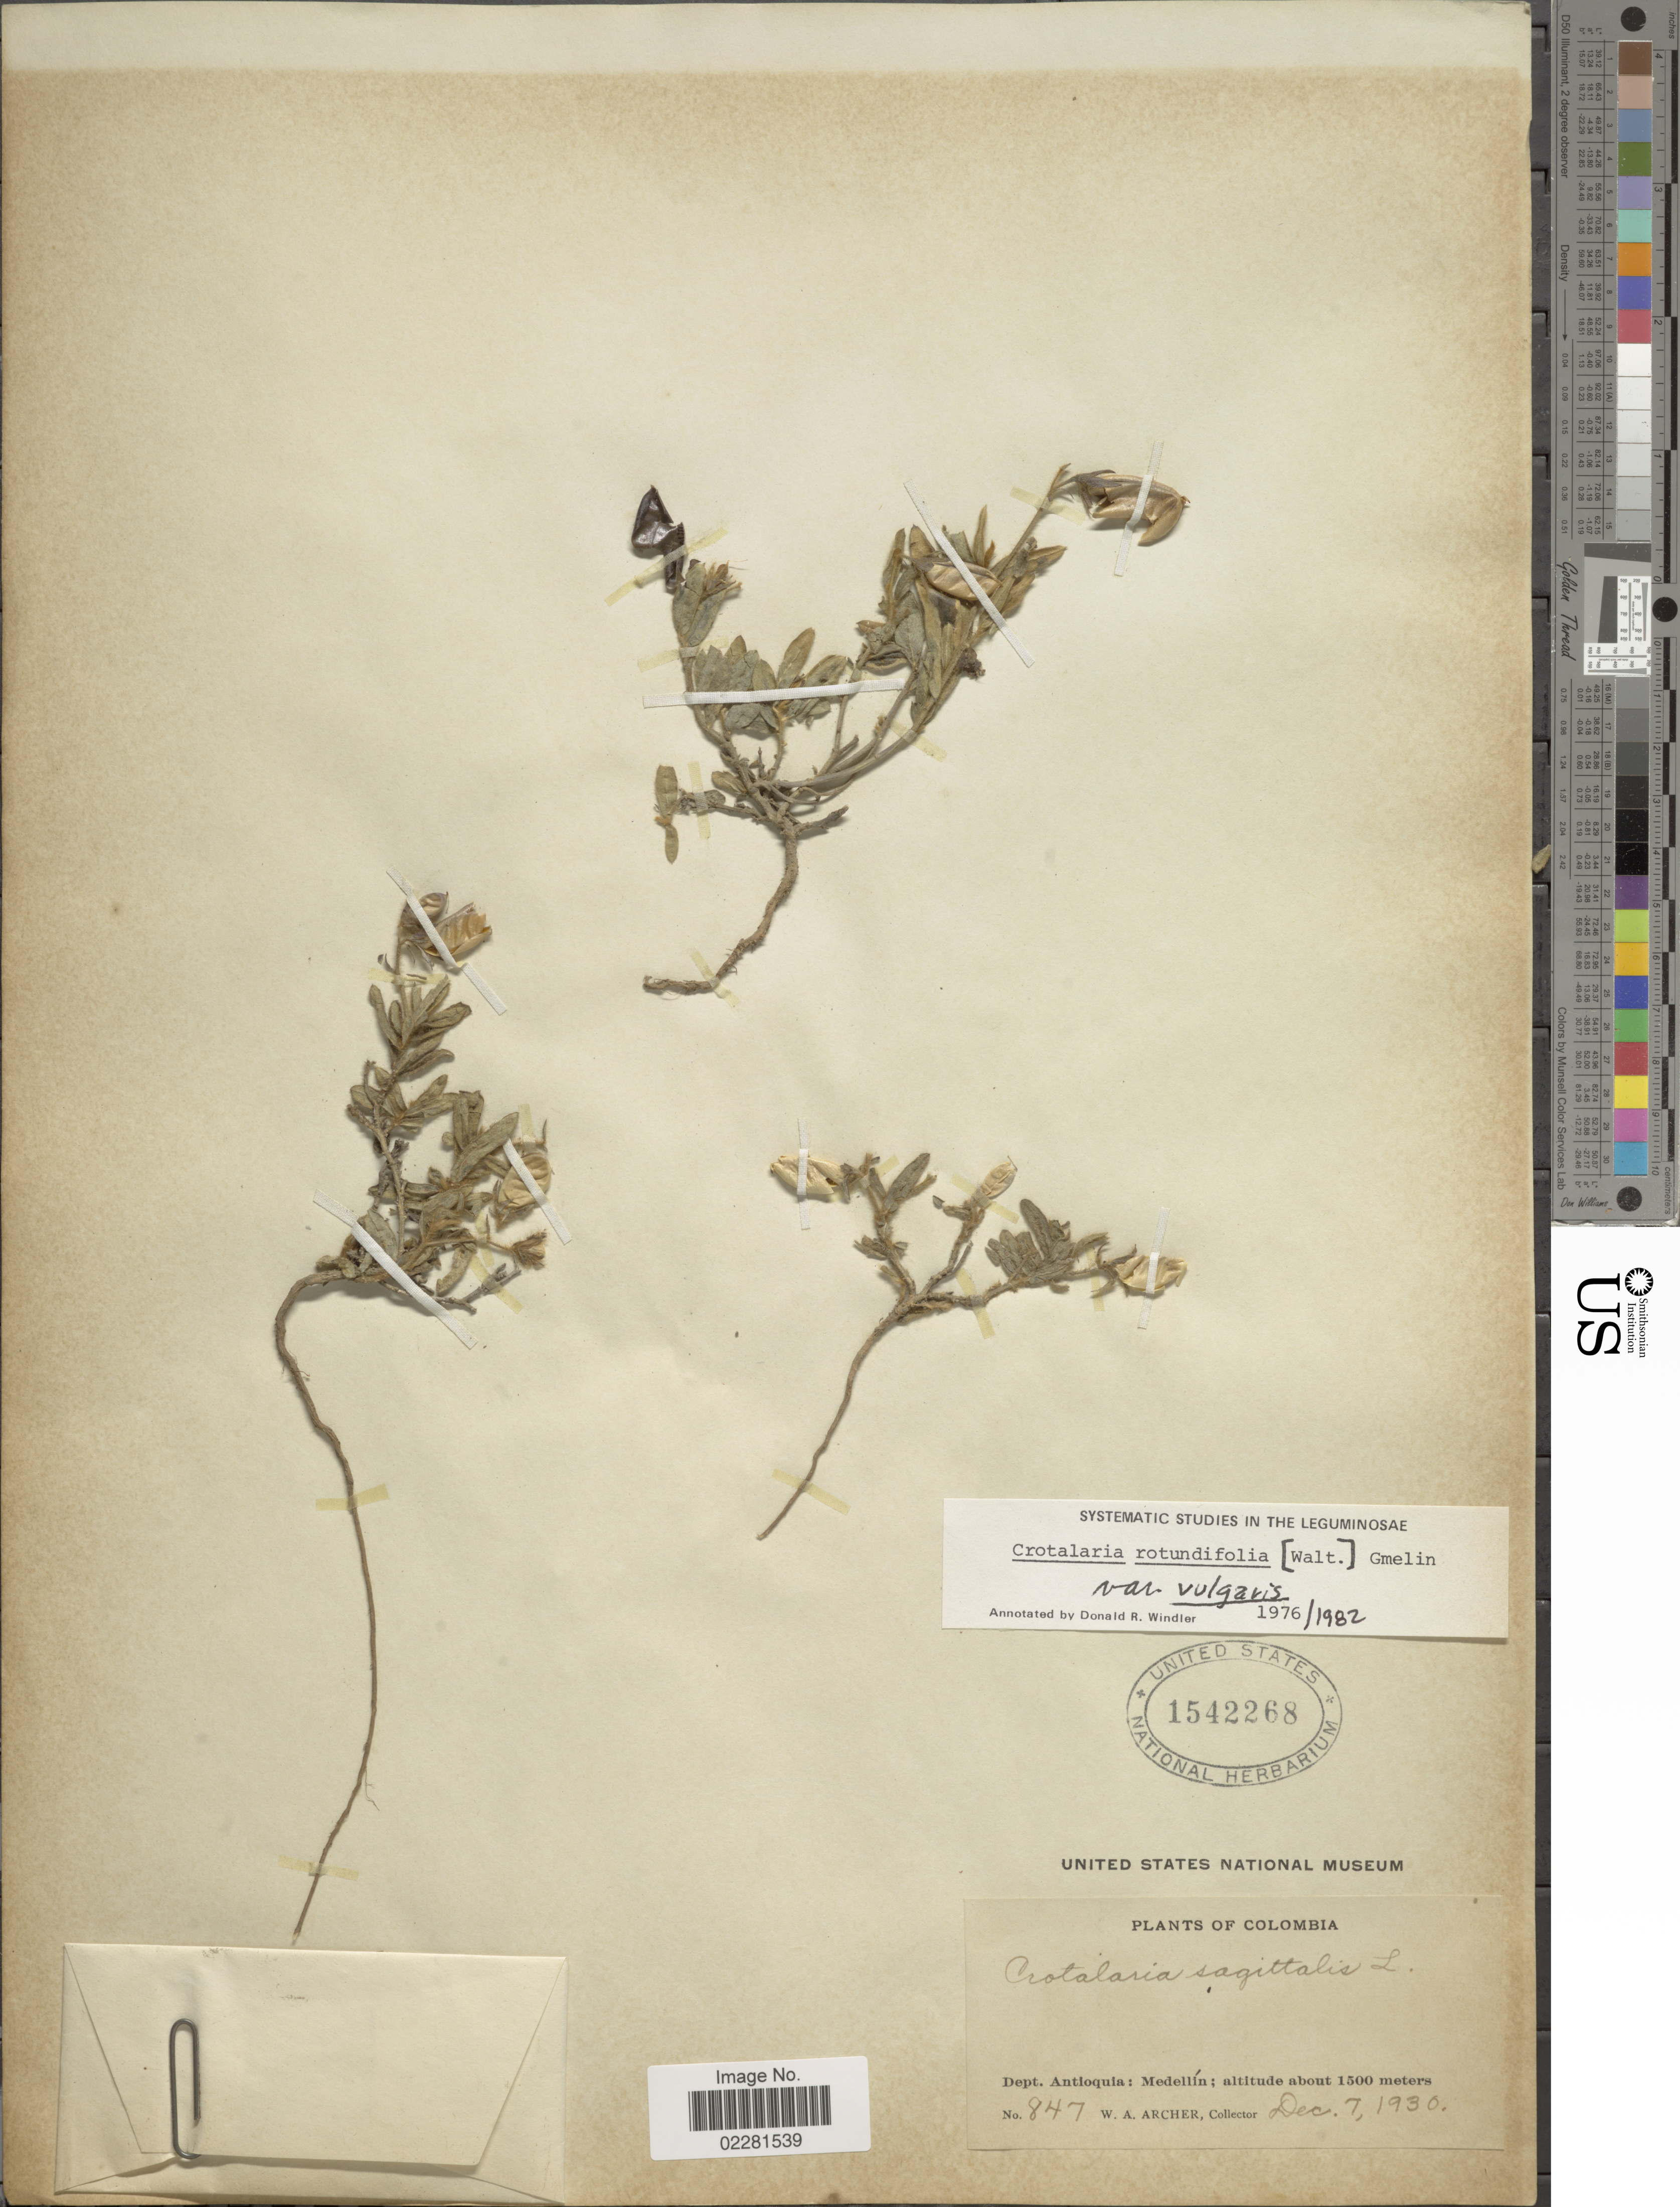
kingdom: Plantae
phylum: Tracheophyta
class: Magnoliopsida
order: Fabales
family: Fabaceae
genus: Crotalaria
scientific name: Crotalaria rotundifolia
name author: Walter ex J.F. Gmel.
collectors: W. A. Archer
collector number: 847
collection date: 1930-12-07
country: Colombia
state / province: Antioquia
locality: Medellin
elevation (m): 1500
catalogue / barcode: US 1542268